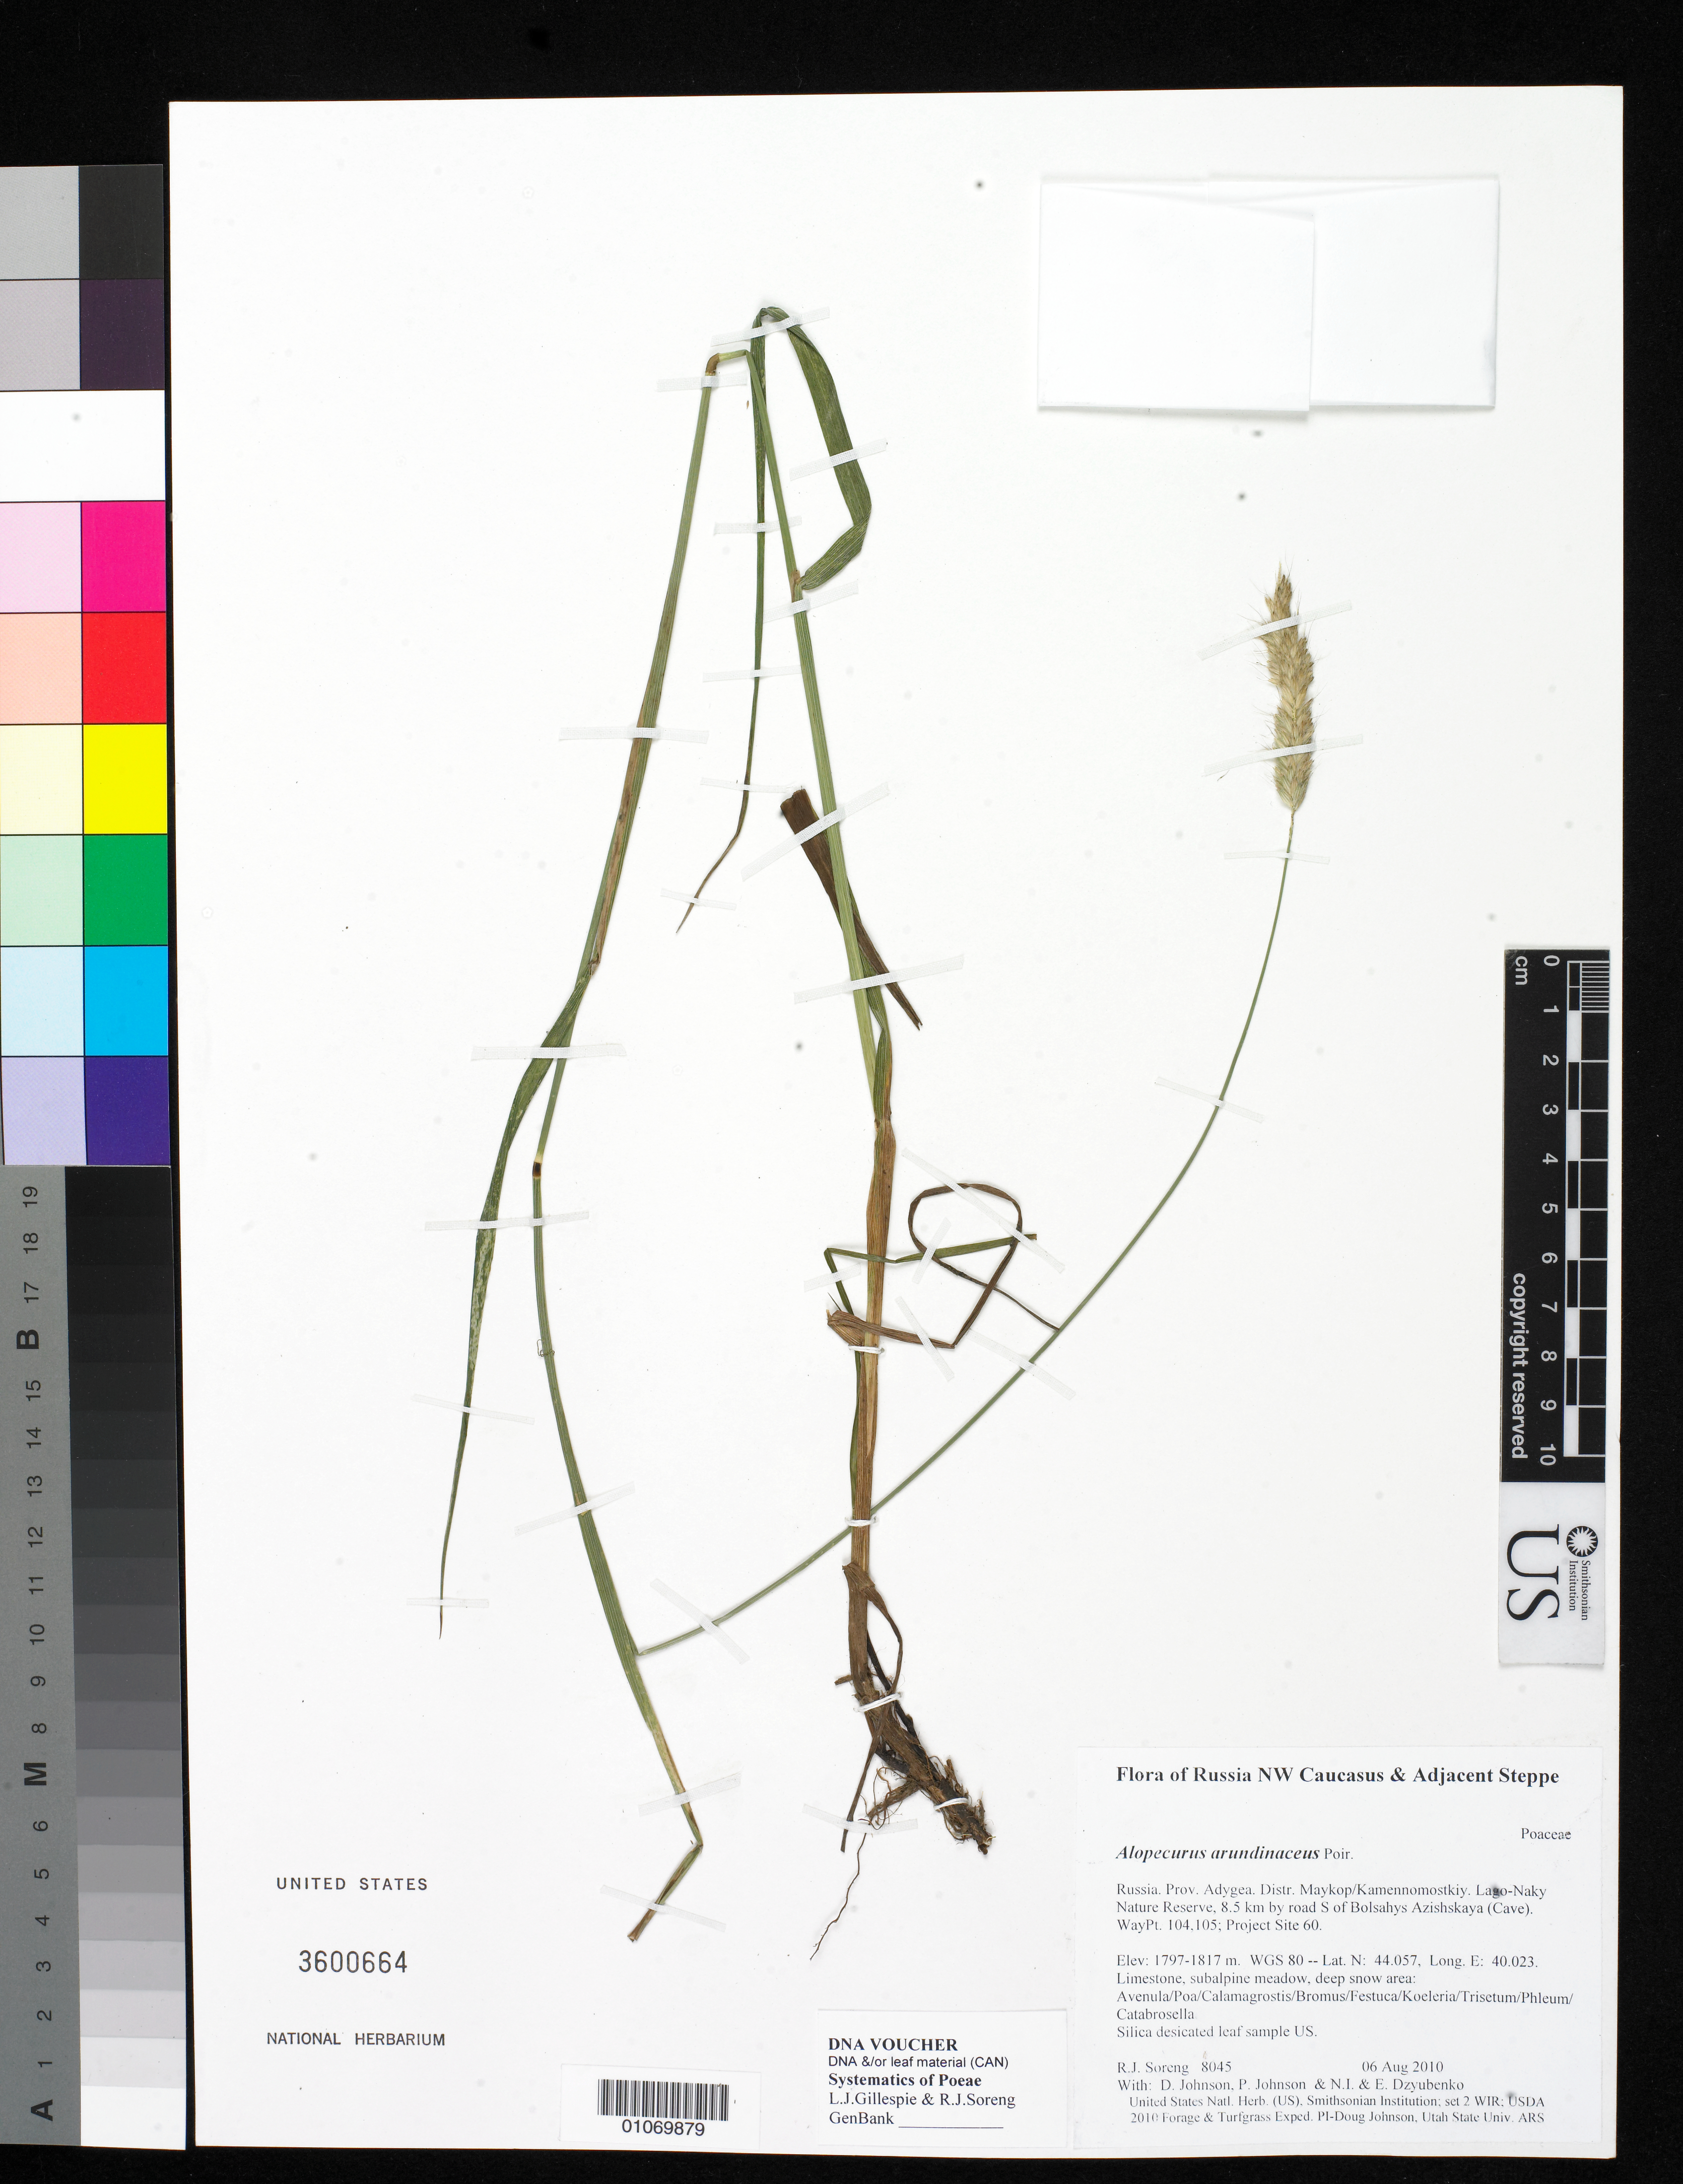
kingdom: Plantae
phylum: Tracheophyta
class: Liliopsida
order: Poales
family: Poaceae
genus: Alopecurus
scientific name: Alopecurus arundinaceus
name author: Poir.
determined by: Soreng, Robert J., Research Associate (BOT), Smithsonian Institution - National Museum of Natural History (UNITED STATES)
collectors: R. J. Soreng, D. Johnson, P. Johnson, N. Dzyubenko & E. Dzyubenko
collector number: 8045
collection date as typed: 06 Aug 2010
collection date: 2010-08-06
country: Russian Federation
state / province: Adygea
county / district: Maykop/Kamennomostkiy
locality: Lago-Naky Nature Reserve, 8.5 km by road S of Bolsahys Azishskaya (Cave)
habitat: Limestone, subalpine meadow, deep snow area: Avenula/Poa/Calamagrostis/Bromus/Festuca/Koeleria/Trisetum/Phleum/Catabrosella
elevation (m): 1797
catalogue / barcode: US 3600664